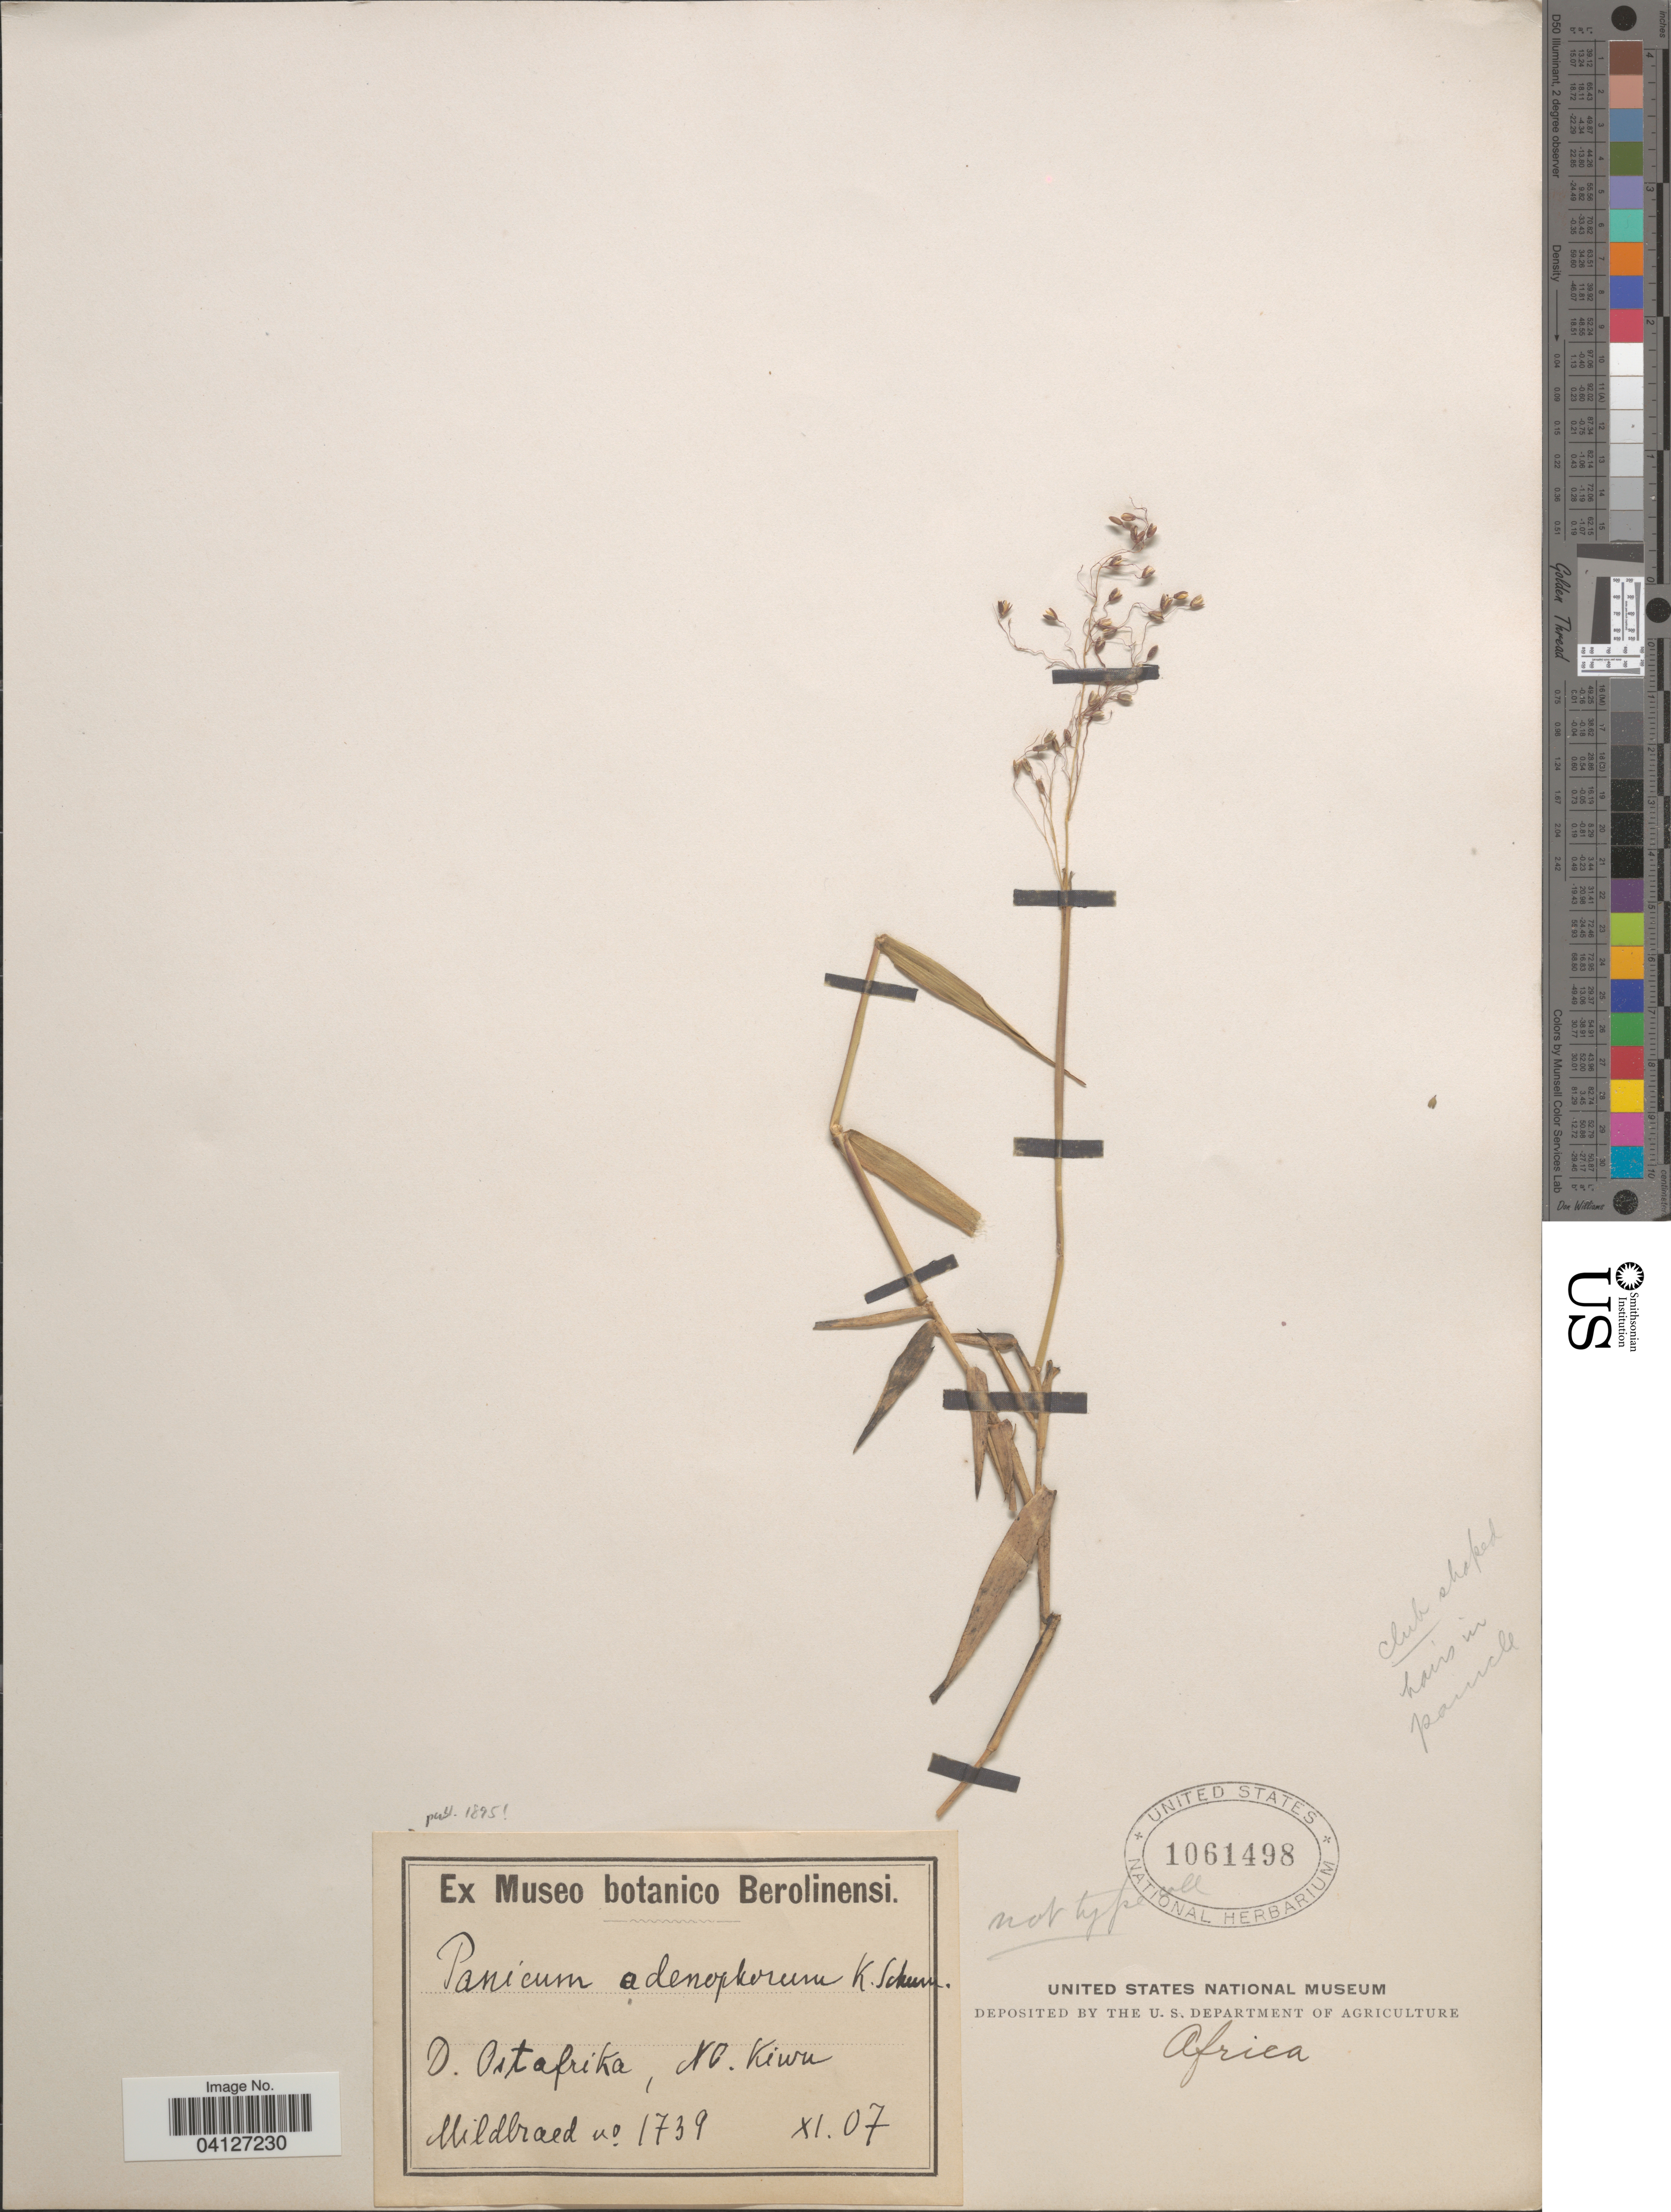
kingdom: Plantae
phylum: Tracheophyta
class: Liliopsida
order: Poales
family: Poaceae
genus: Panicum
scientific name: Panicum adenophorum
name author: K. Schum. in Engl.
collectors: Mildbraed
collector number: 1739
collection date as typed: Transcribed d/m/y: /11/7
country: Congo, Democratic Republic of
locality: Ostafrika, NO. Kiwu.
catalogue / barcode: US 1061498